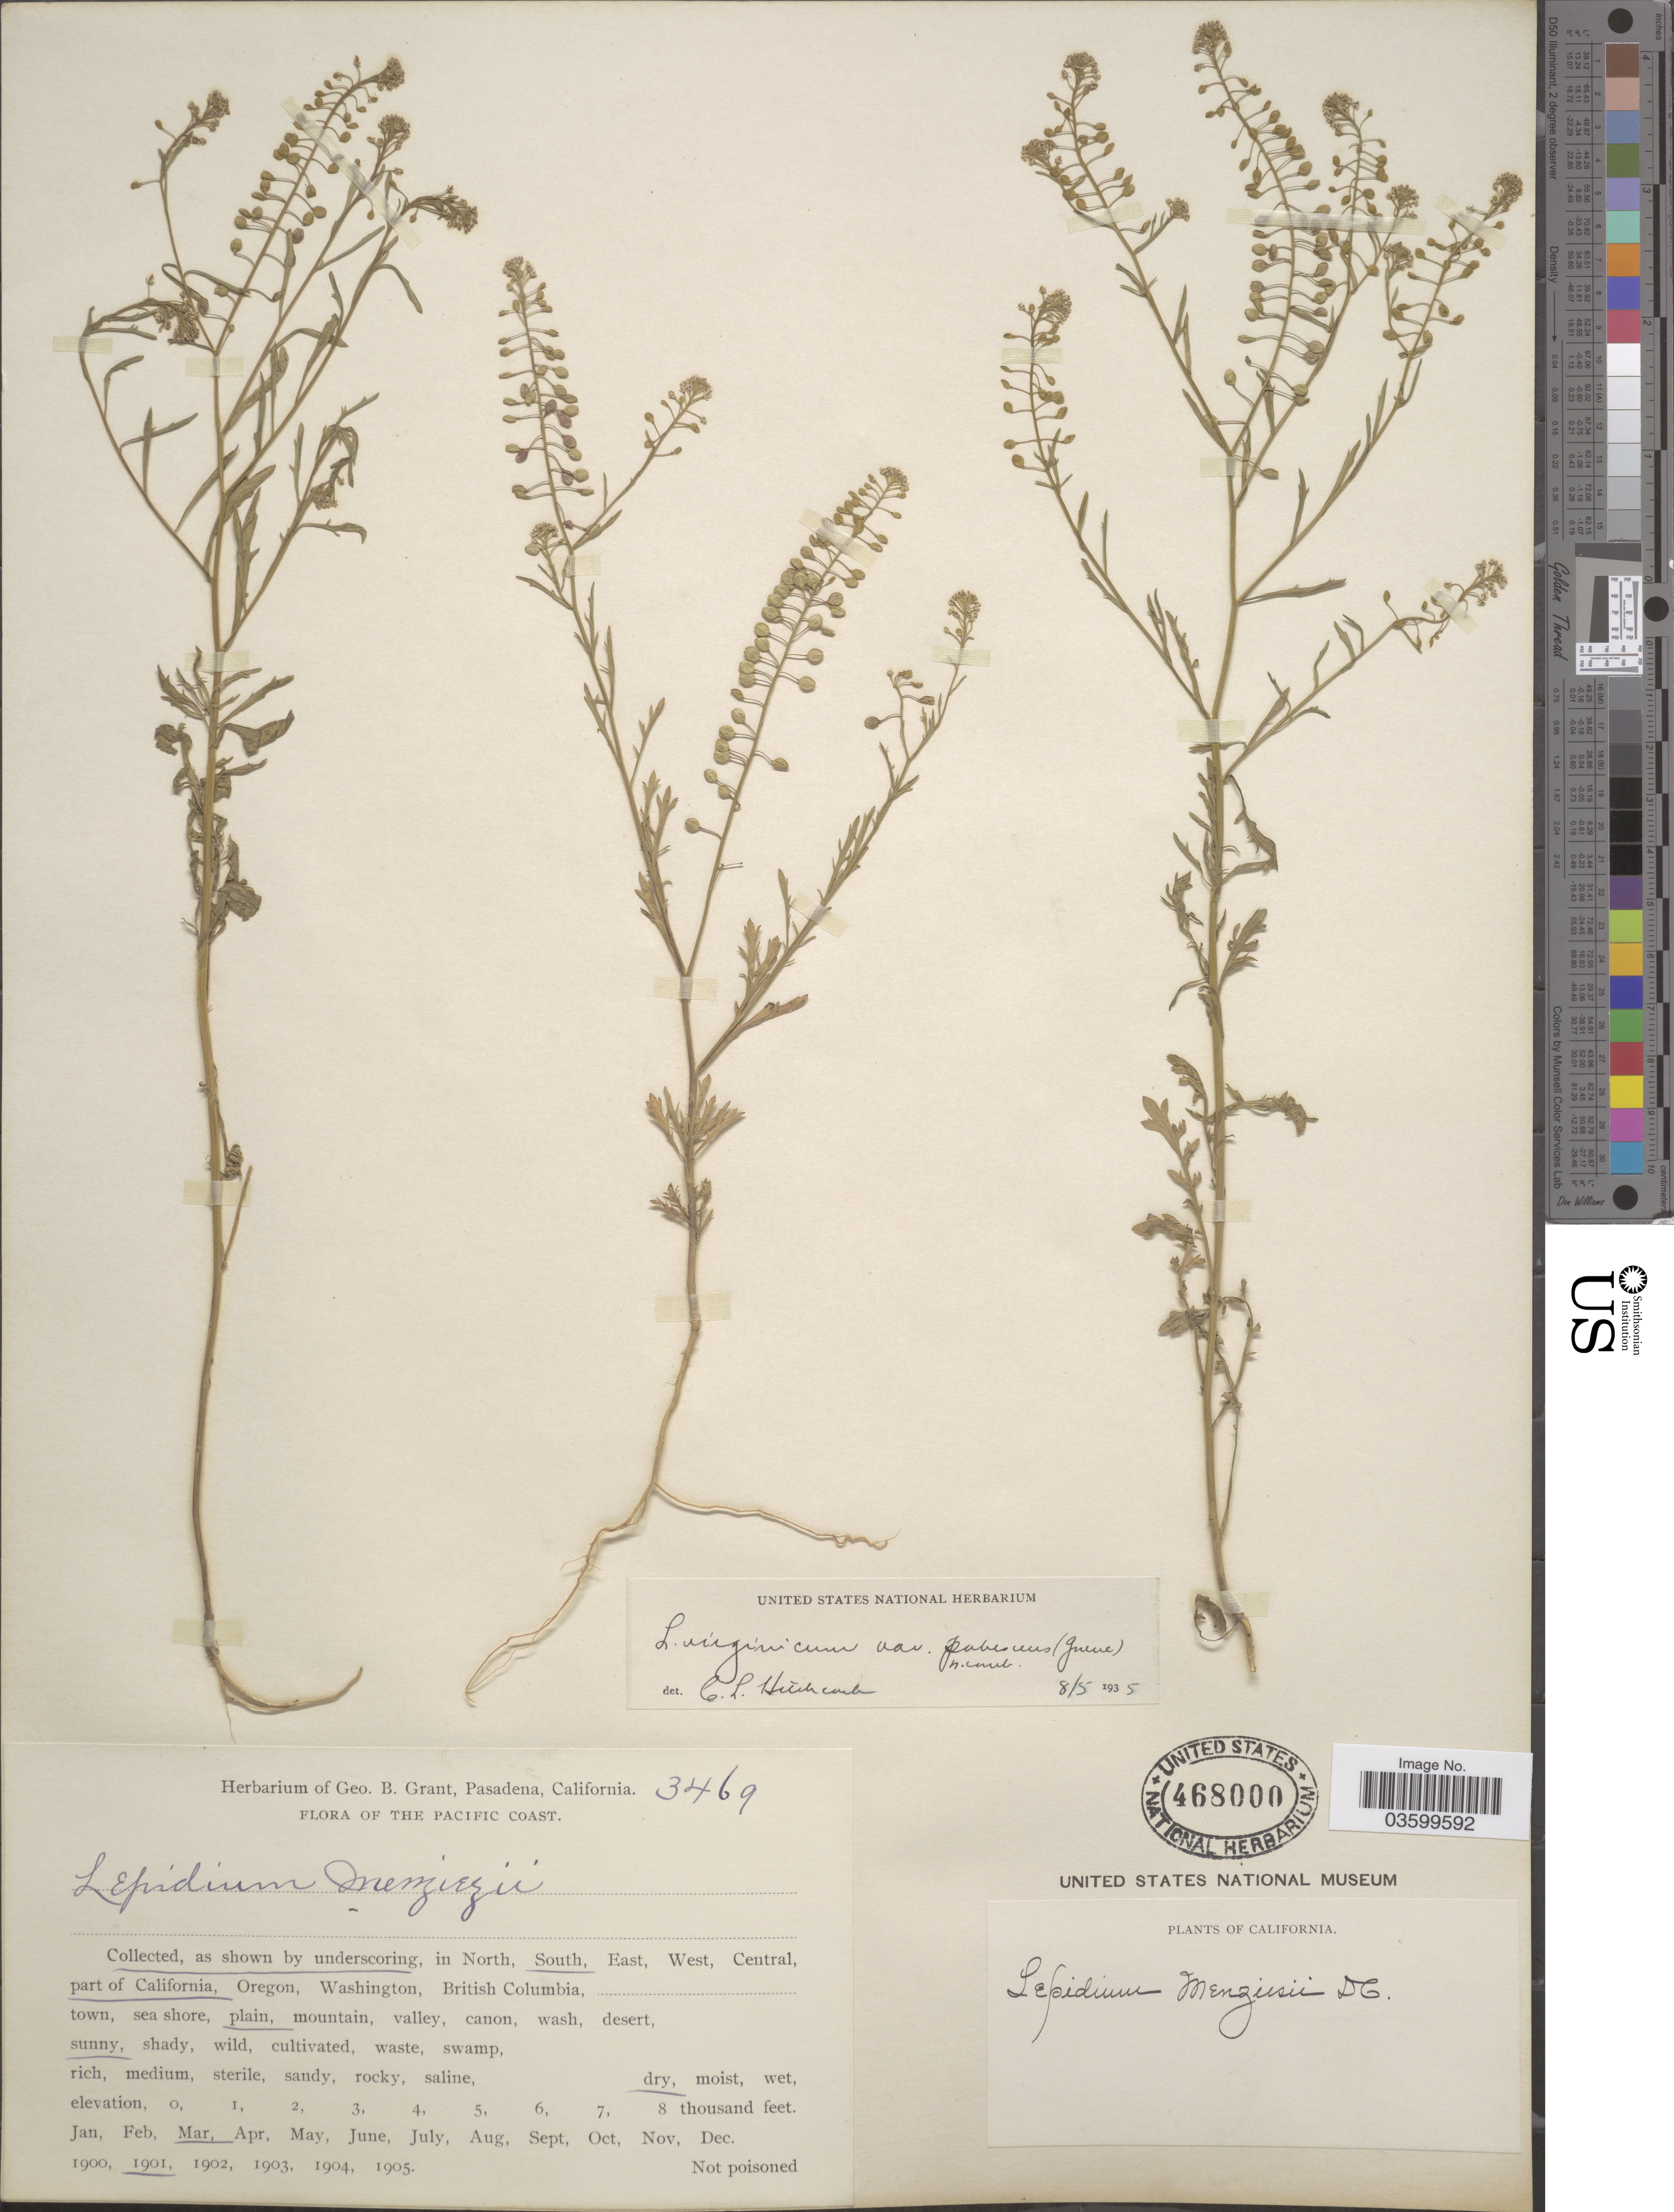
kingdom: Plantae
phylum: Tracheophyta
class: Magnoliopsida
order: Brassicales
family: Brassicaceae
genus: Lepidium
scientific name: Lepidium virginicum var. pubescens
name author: (Greene) C.L. Hitchc.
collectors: ex herb. Geo. B. Grant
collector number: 3469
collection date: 1901-03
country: United States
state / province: California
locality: South part of California.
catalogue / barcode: US 468000